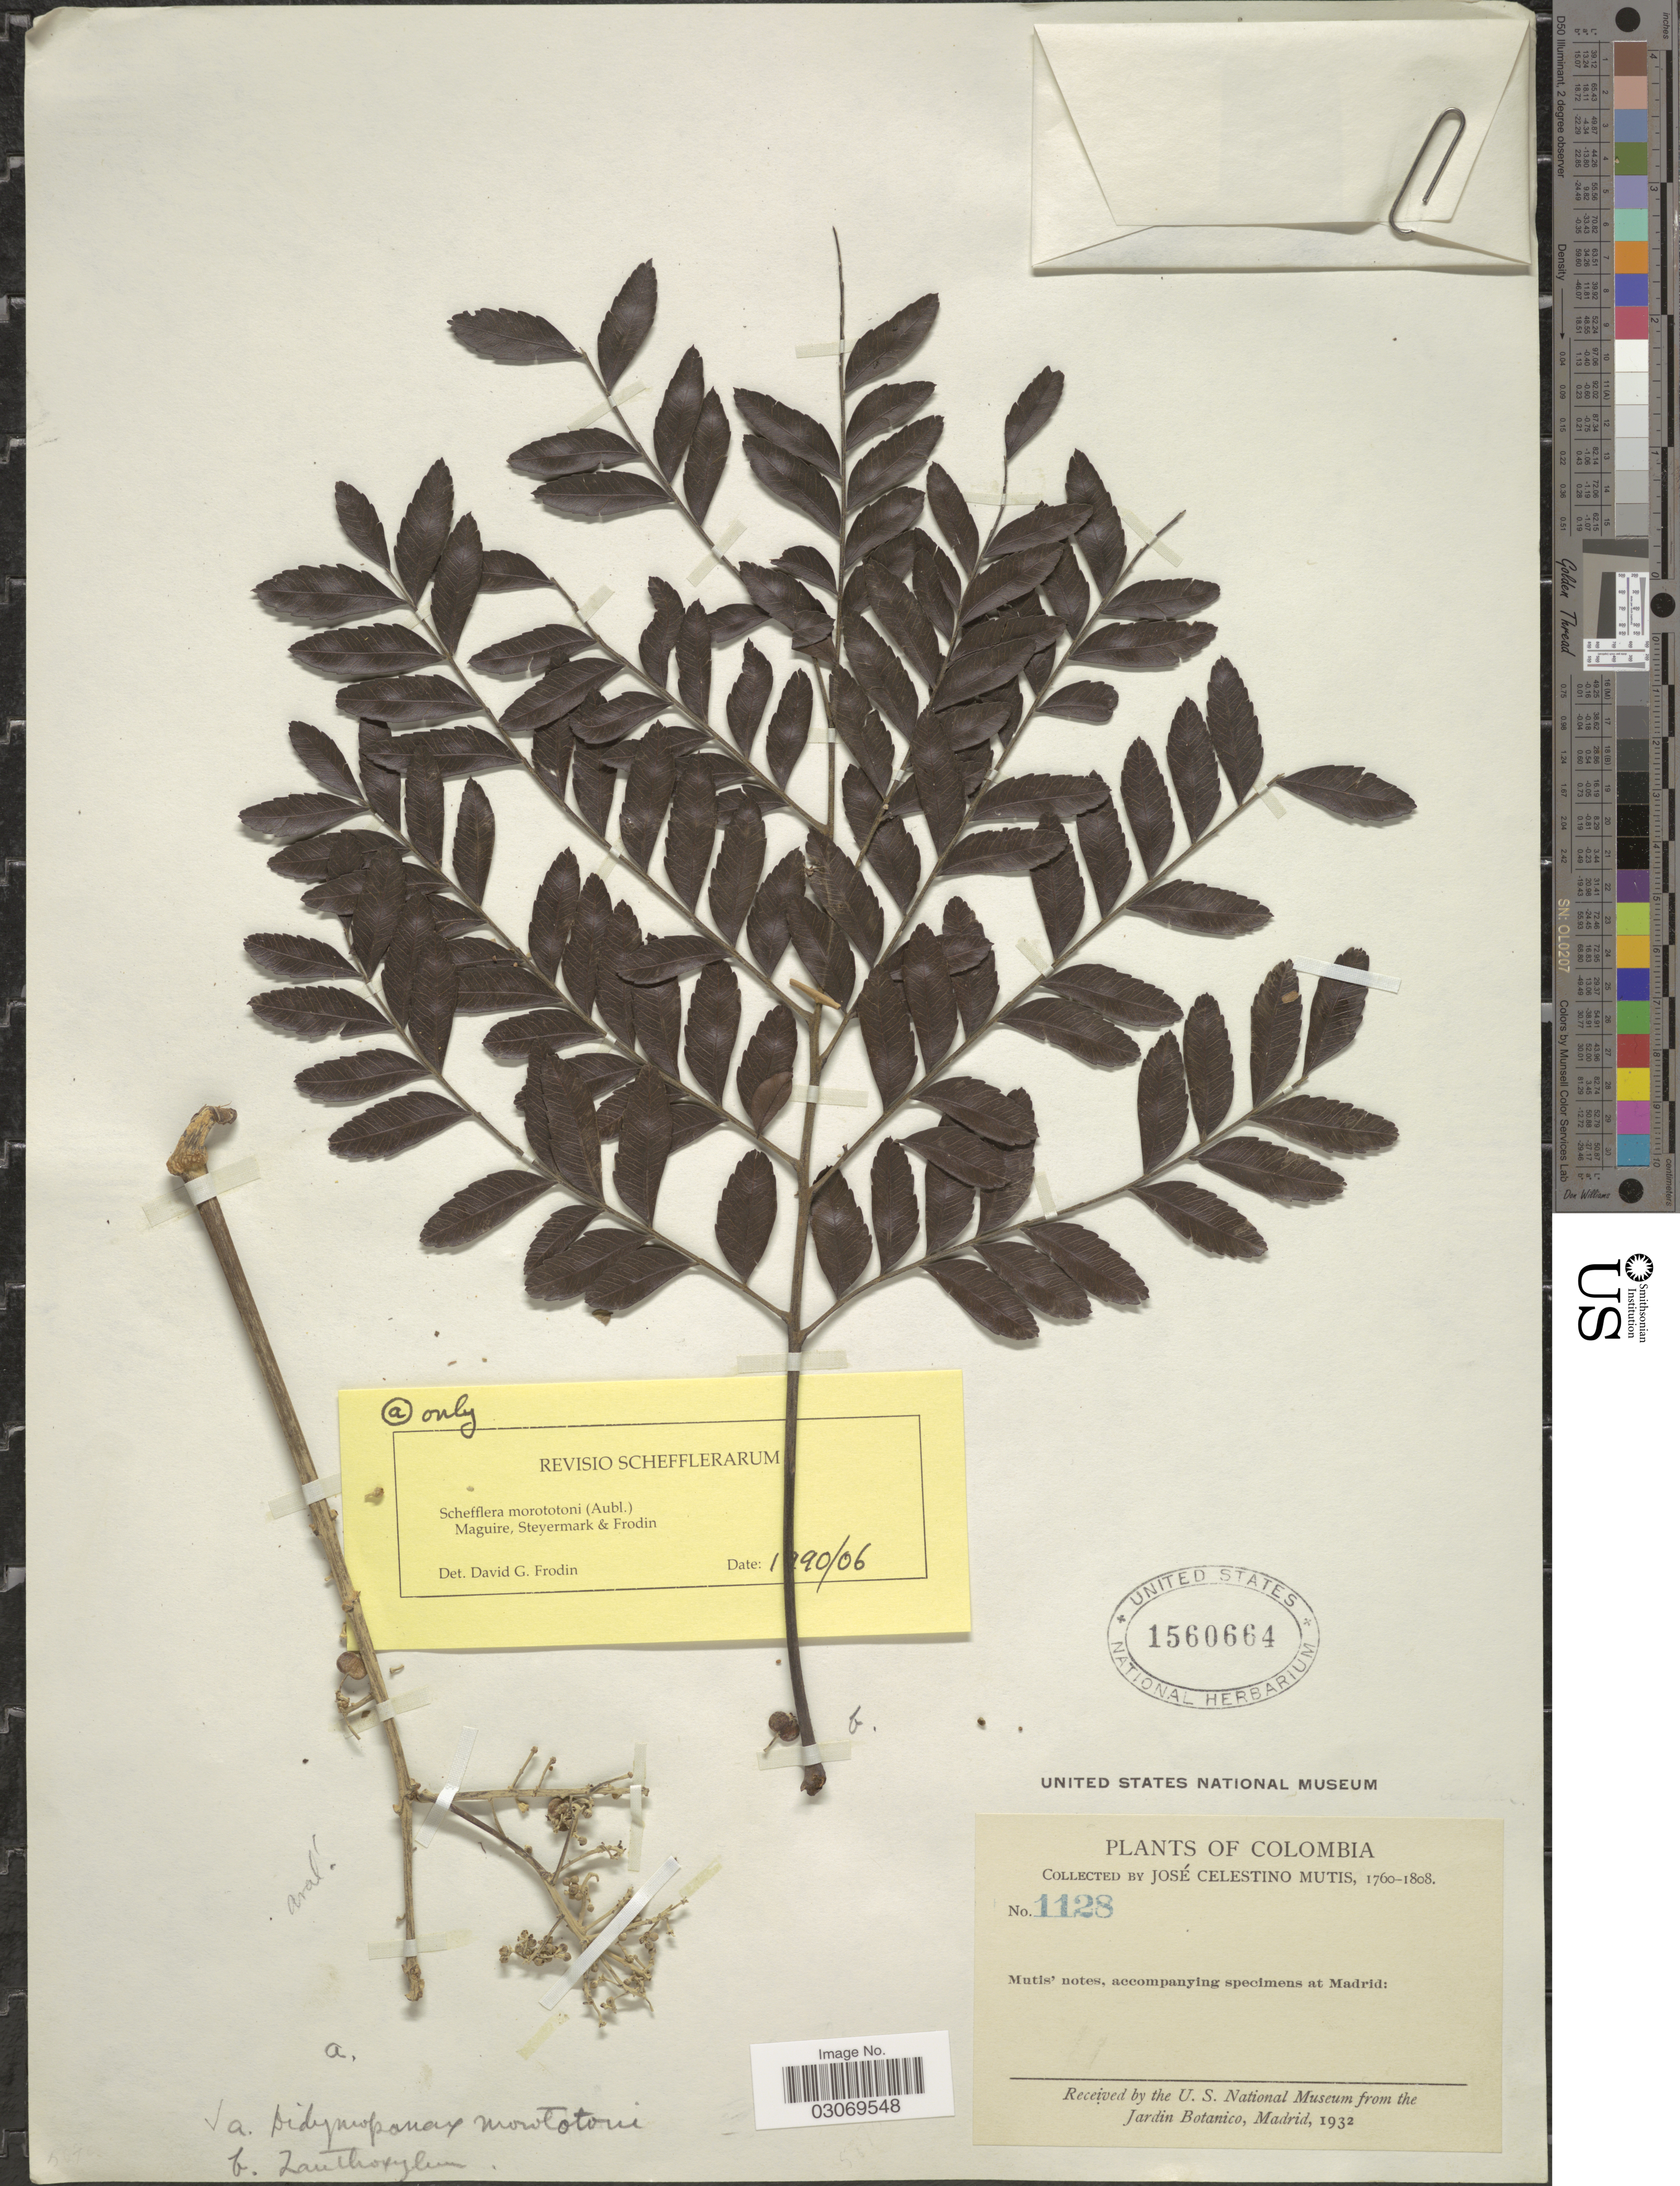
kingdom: Plantae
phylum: Tracheophyta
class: Magnoliopsida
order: Apiales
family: Araliaceae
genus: Schefflera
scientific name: Schefflera morototoni (Aubl.) Maguire, Steyerm. & Frodin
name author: (Aubl.) Maguire et al.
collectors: J. C. B. Mutis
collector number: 1128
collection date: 1760/1808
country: Colombia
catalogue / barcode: US 1560664